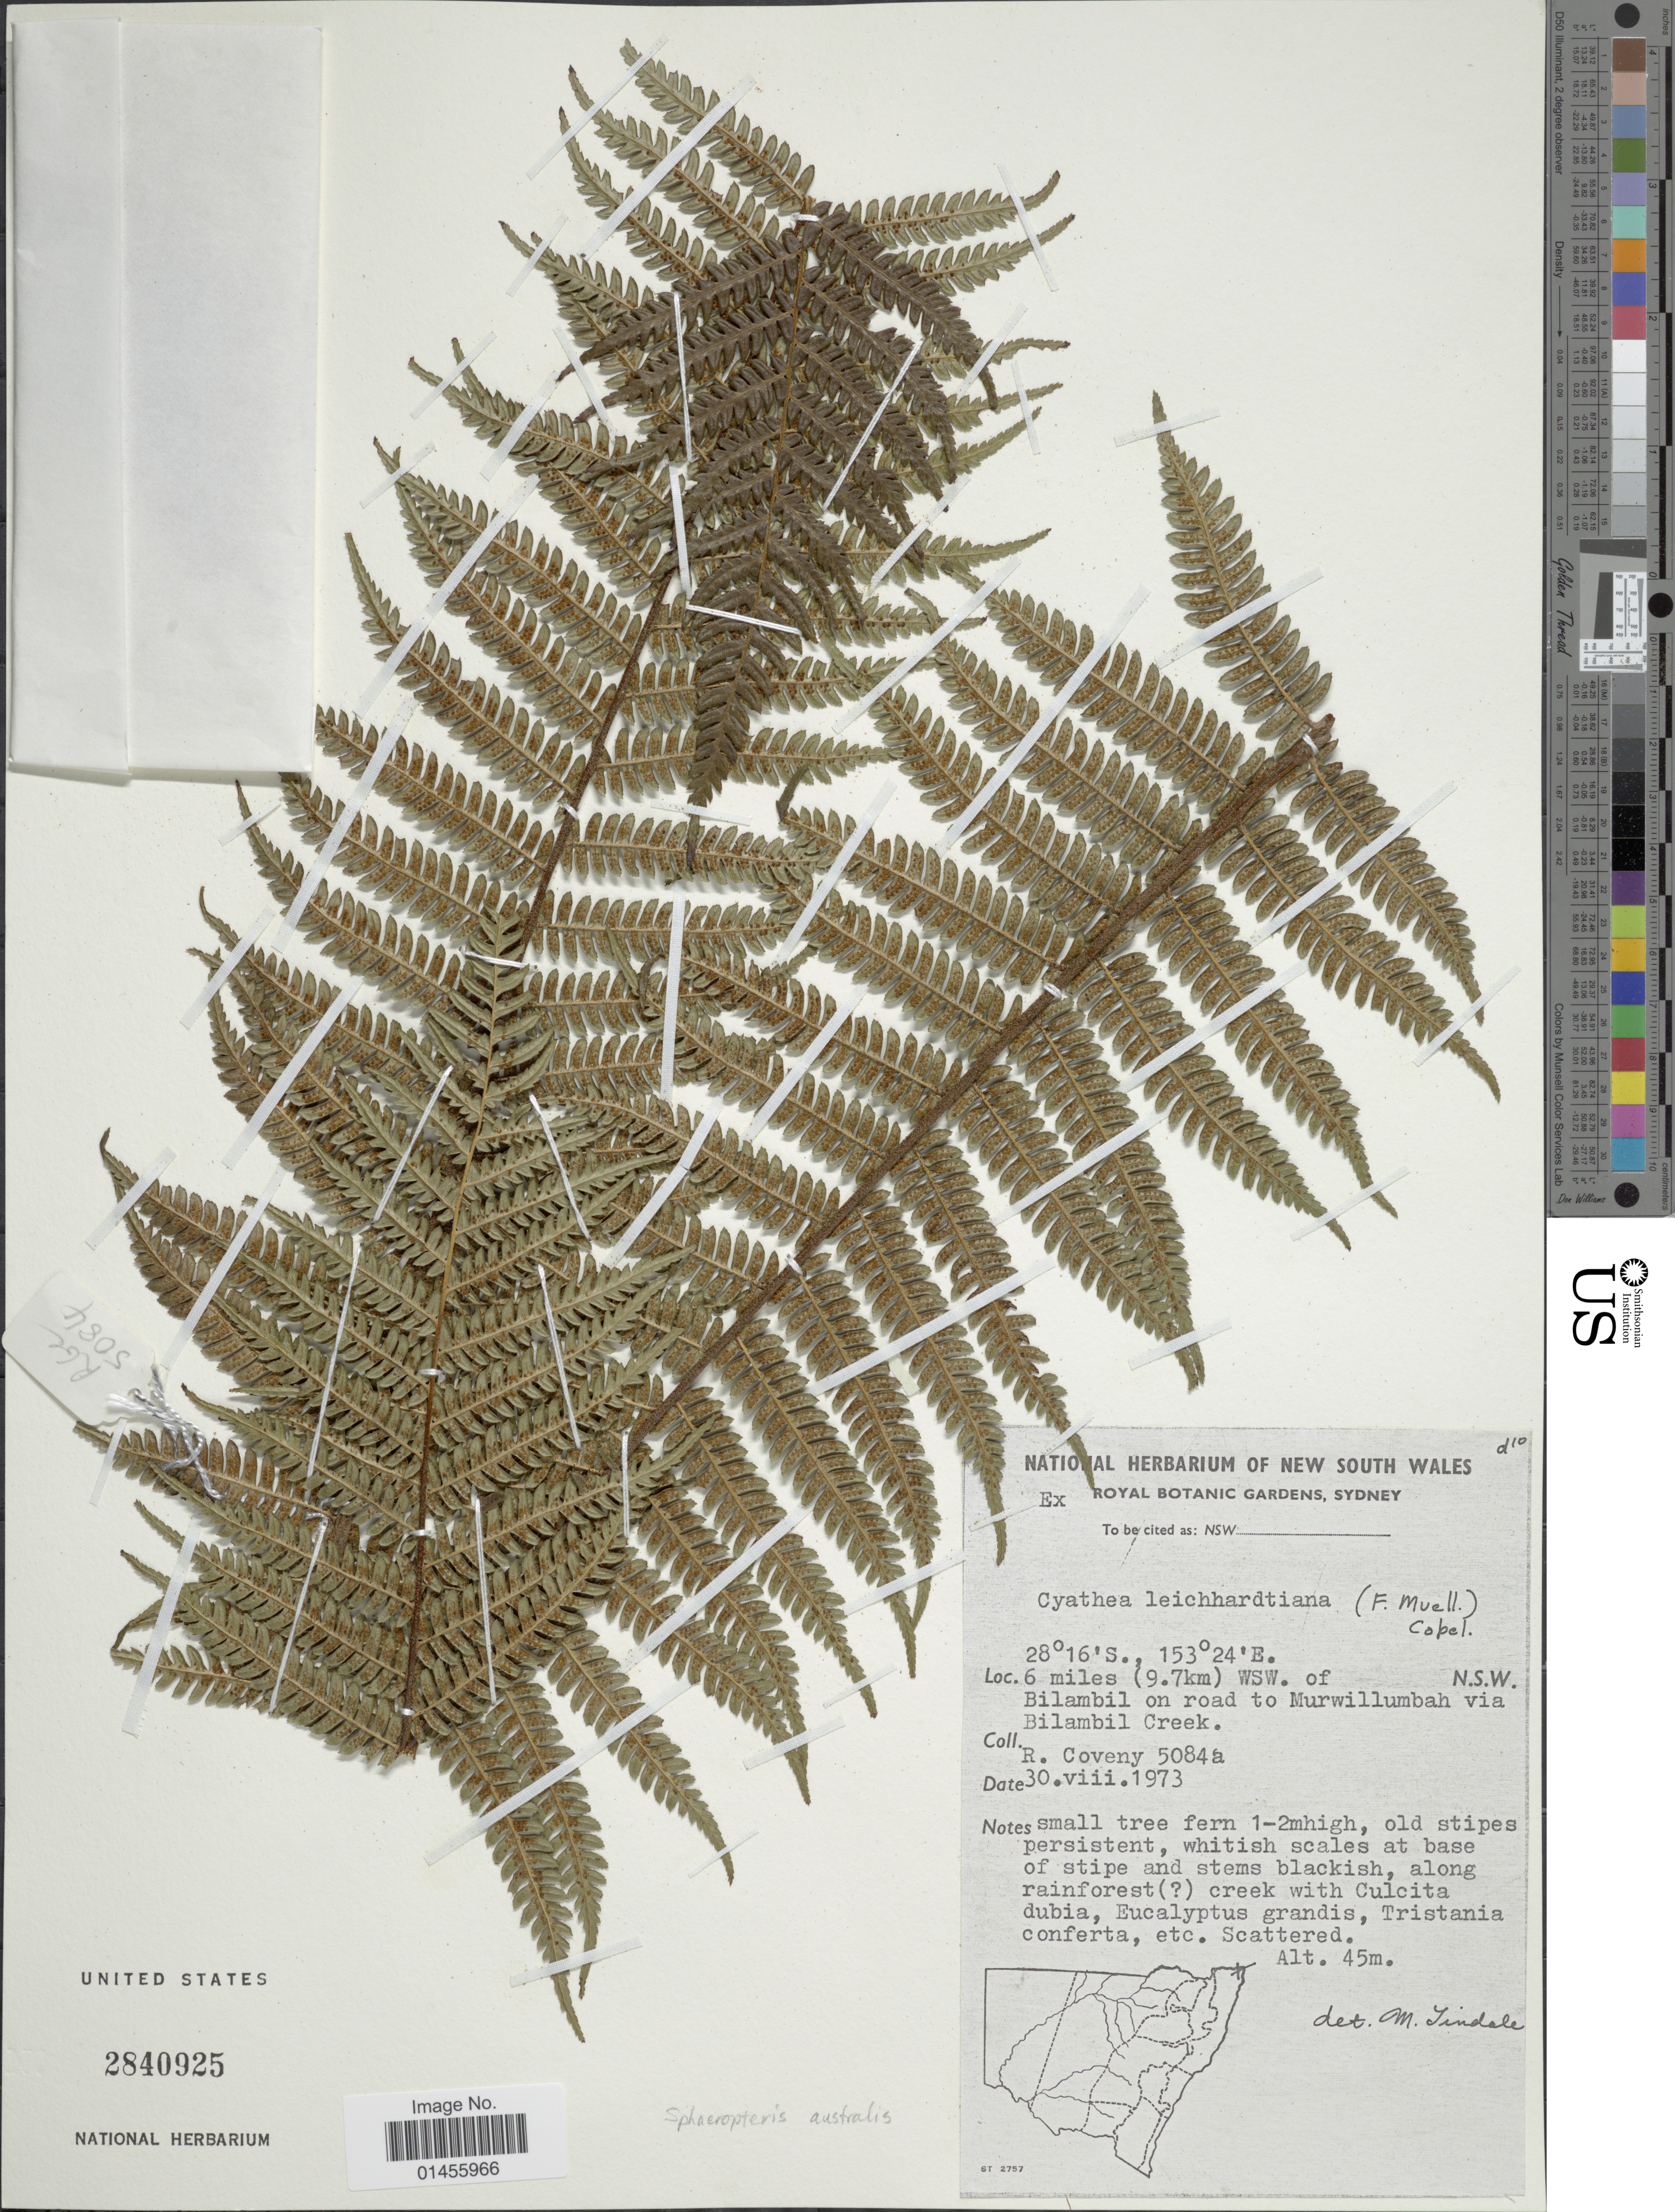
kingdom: Plantae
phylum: Tracheophyta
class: Polypodiopsida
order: Cyatheales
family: Cyatheaceae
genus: Alsophila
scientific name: Alsophila australis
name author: R. Br.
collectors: R. Coveny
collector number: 5084a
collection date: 1973-08-30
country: Australia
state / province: New South Wales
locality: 6 miles (9.7km) WSW of Bilambil on N.S.W. road to Murwillumbah via Bilambil Creek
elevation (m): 45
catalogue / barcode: US 2840925